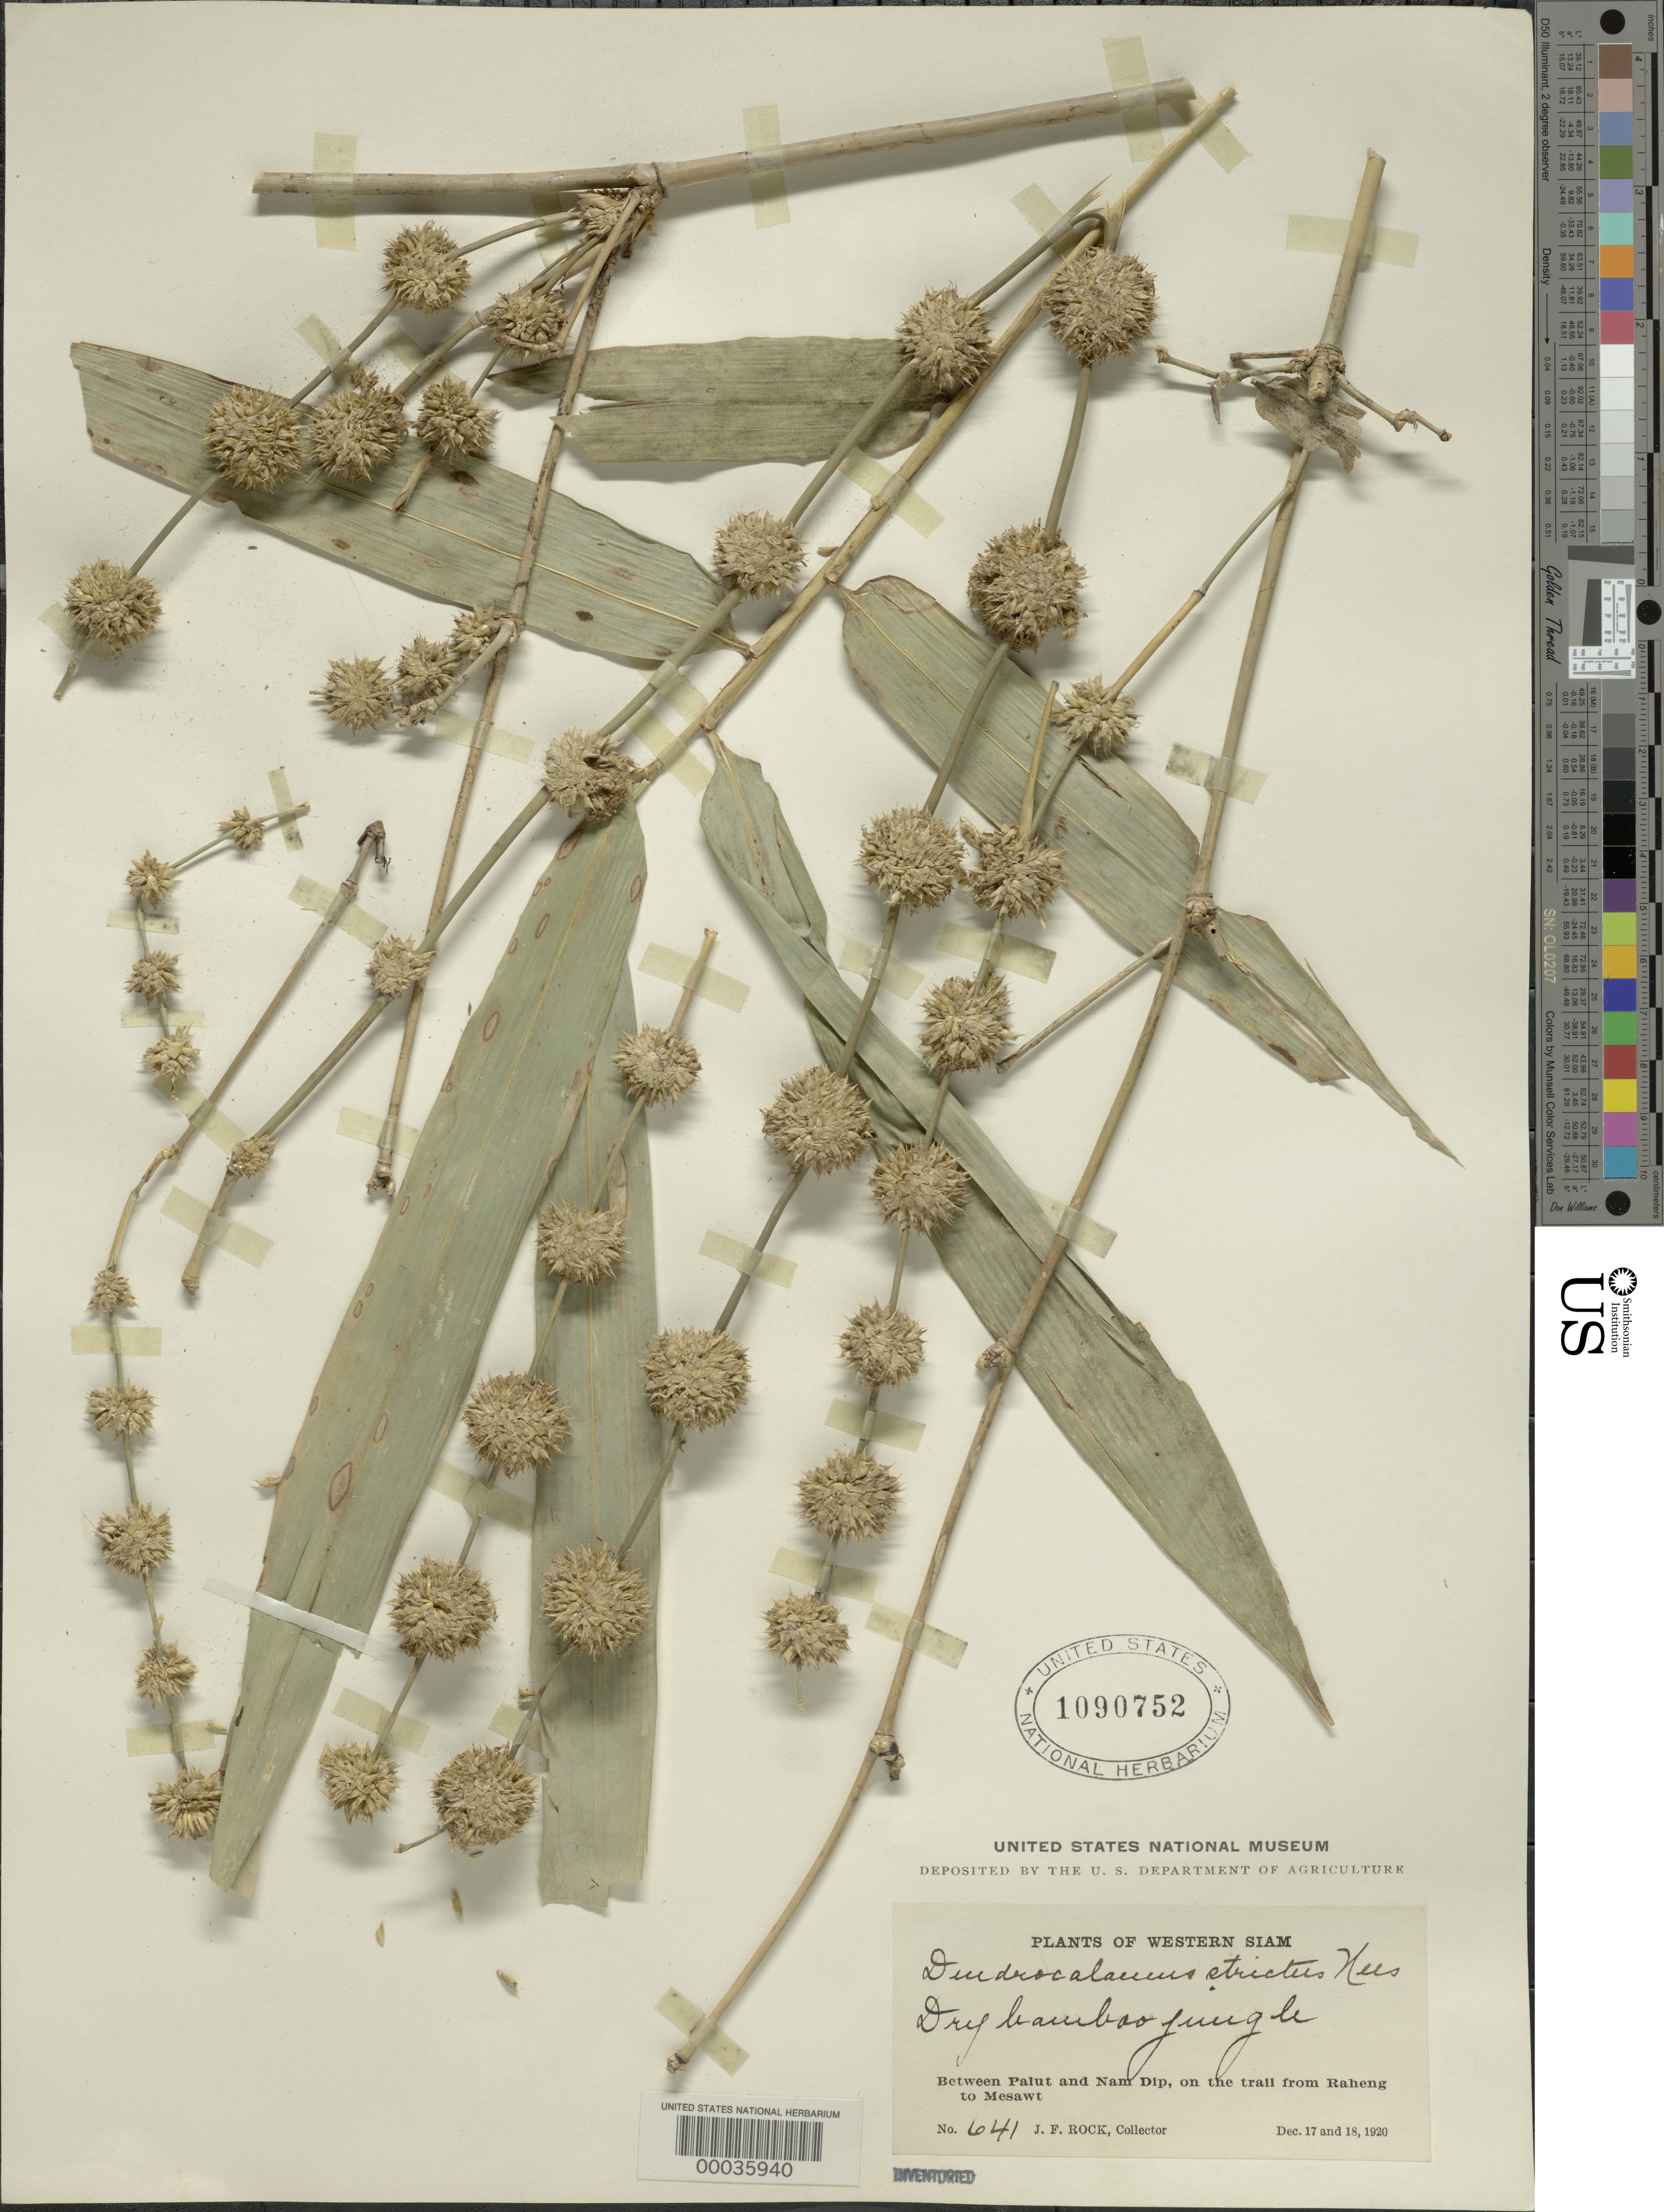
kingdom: Plantae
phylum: Tracheophyta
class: Liliopsida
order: Poales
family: Poaceae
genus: Dendrocalamus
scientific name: Dendrocalamus strictus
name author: (Roxb.) Nees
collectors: J. F. Rock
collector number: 641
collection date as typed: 17 Dec 1920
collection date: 1920-12-17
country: Thailand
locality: Palut, nam dip, kaheng, mesawt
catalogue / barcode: US 1090752